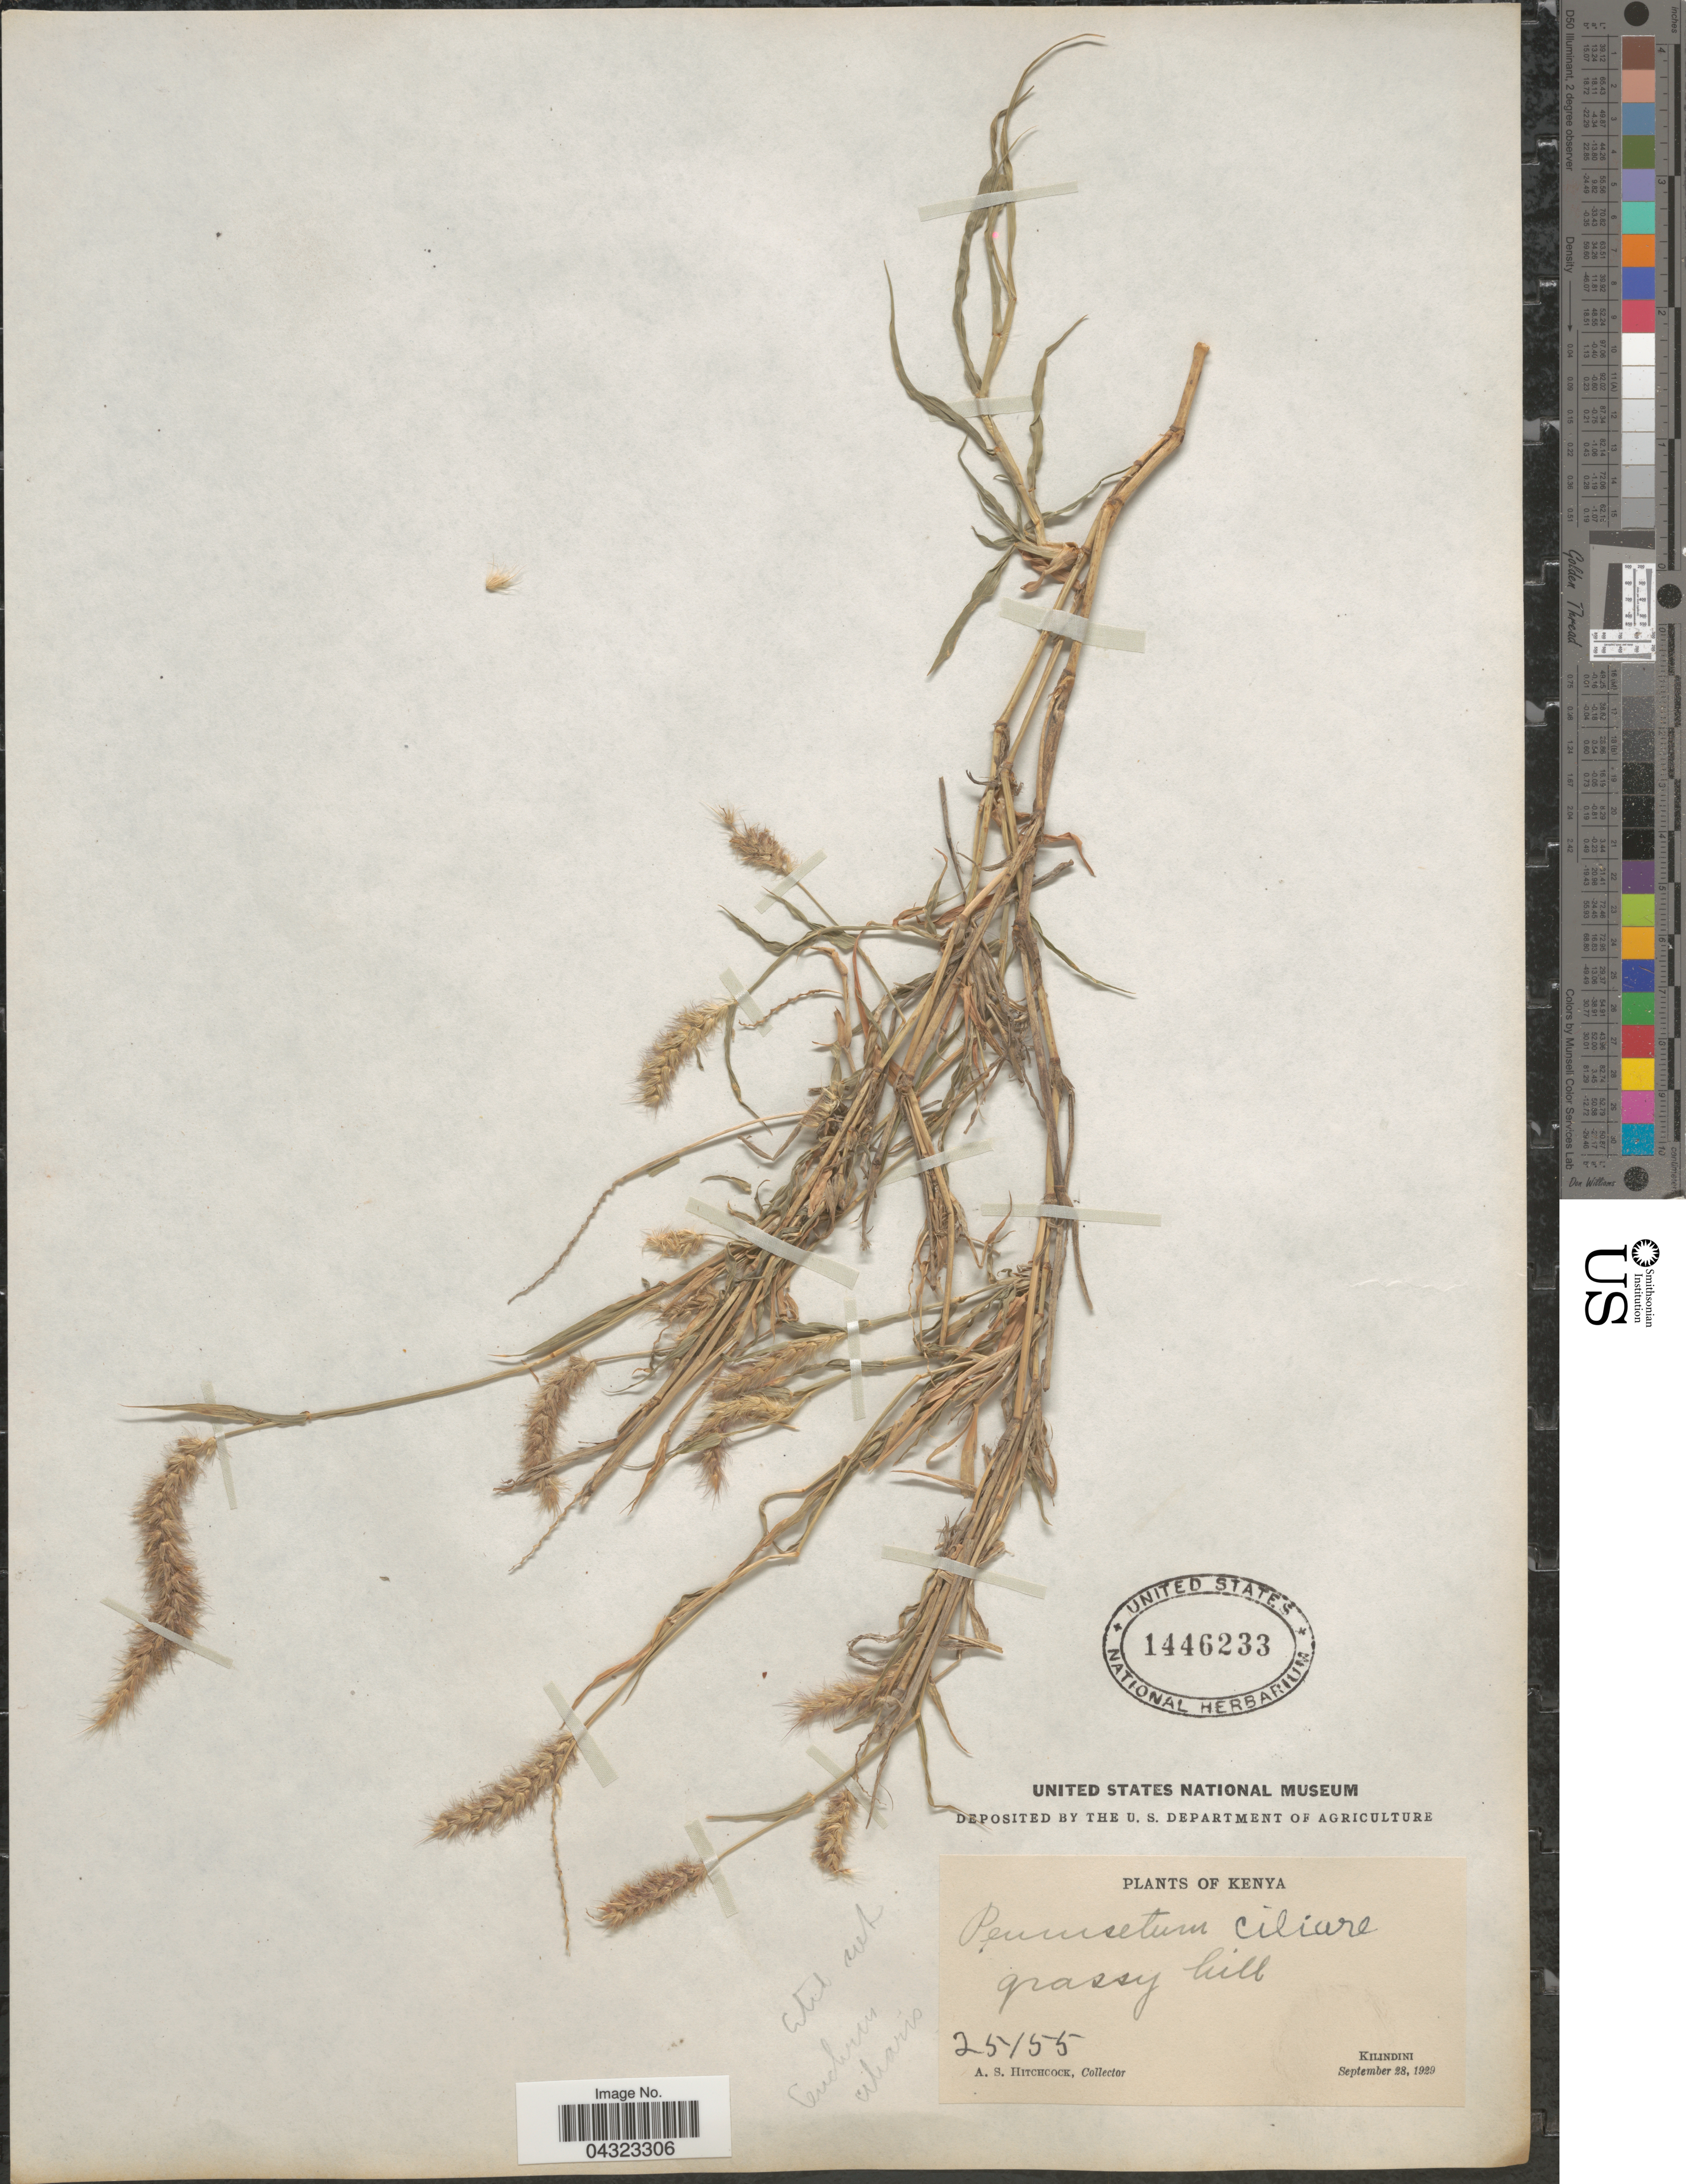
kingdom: Plantae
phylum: Tracheophyta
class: Liliopsida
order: Poales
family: Poaceae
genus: Cenchrus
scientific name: Cenchrus ciliaris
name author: L.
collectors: A. S. Hitchcock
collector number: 25155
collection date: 1929-09-28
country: Kenya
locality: Grassy hill. Kilindini.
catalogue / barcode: US 1446233